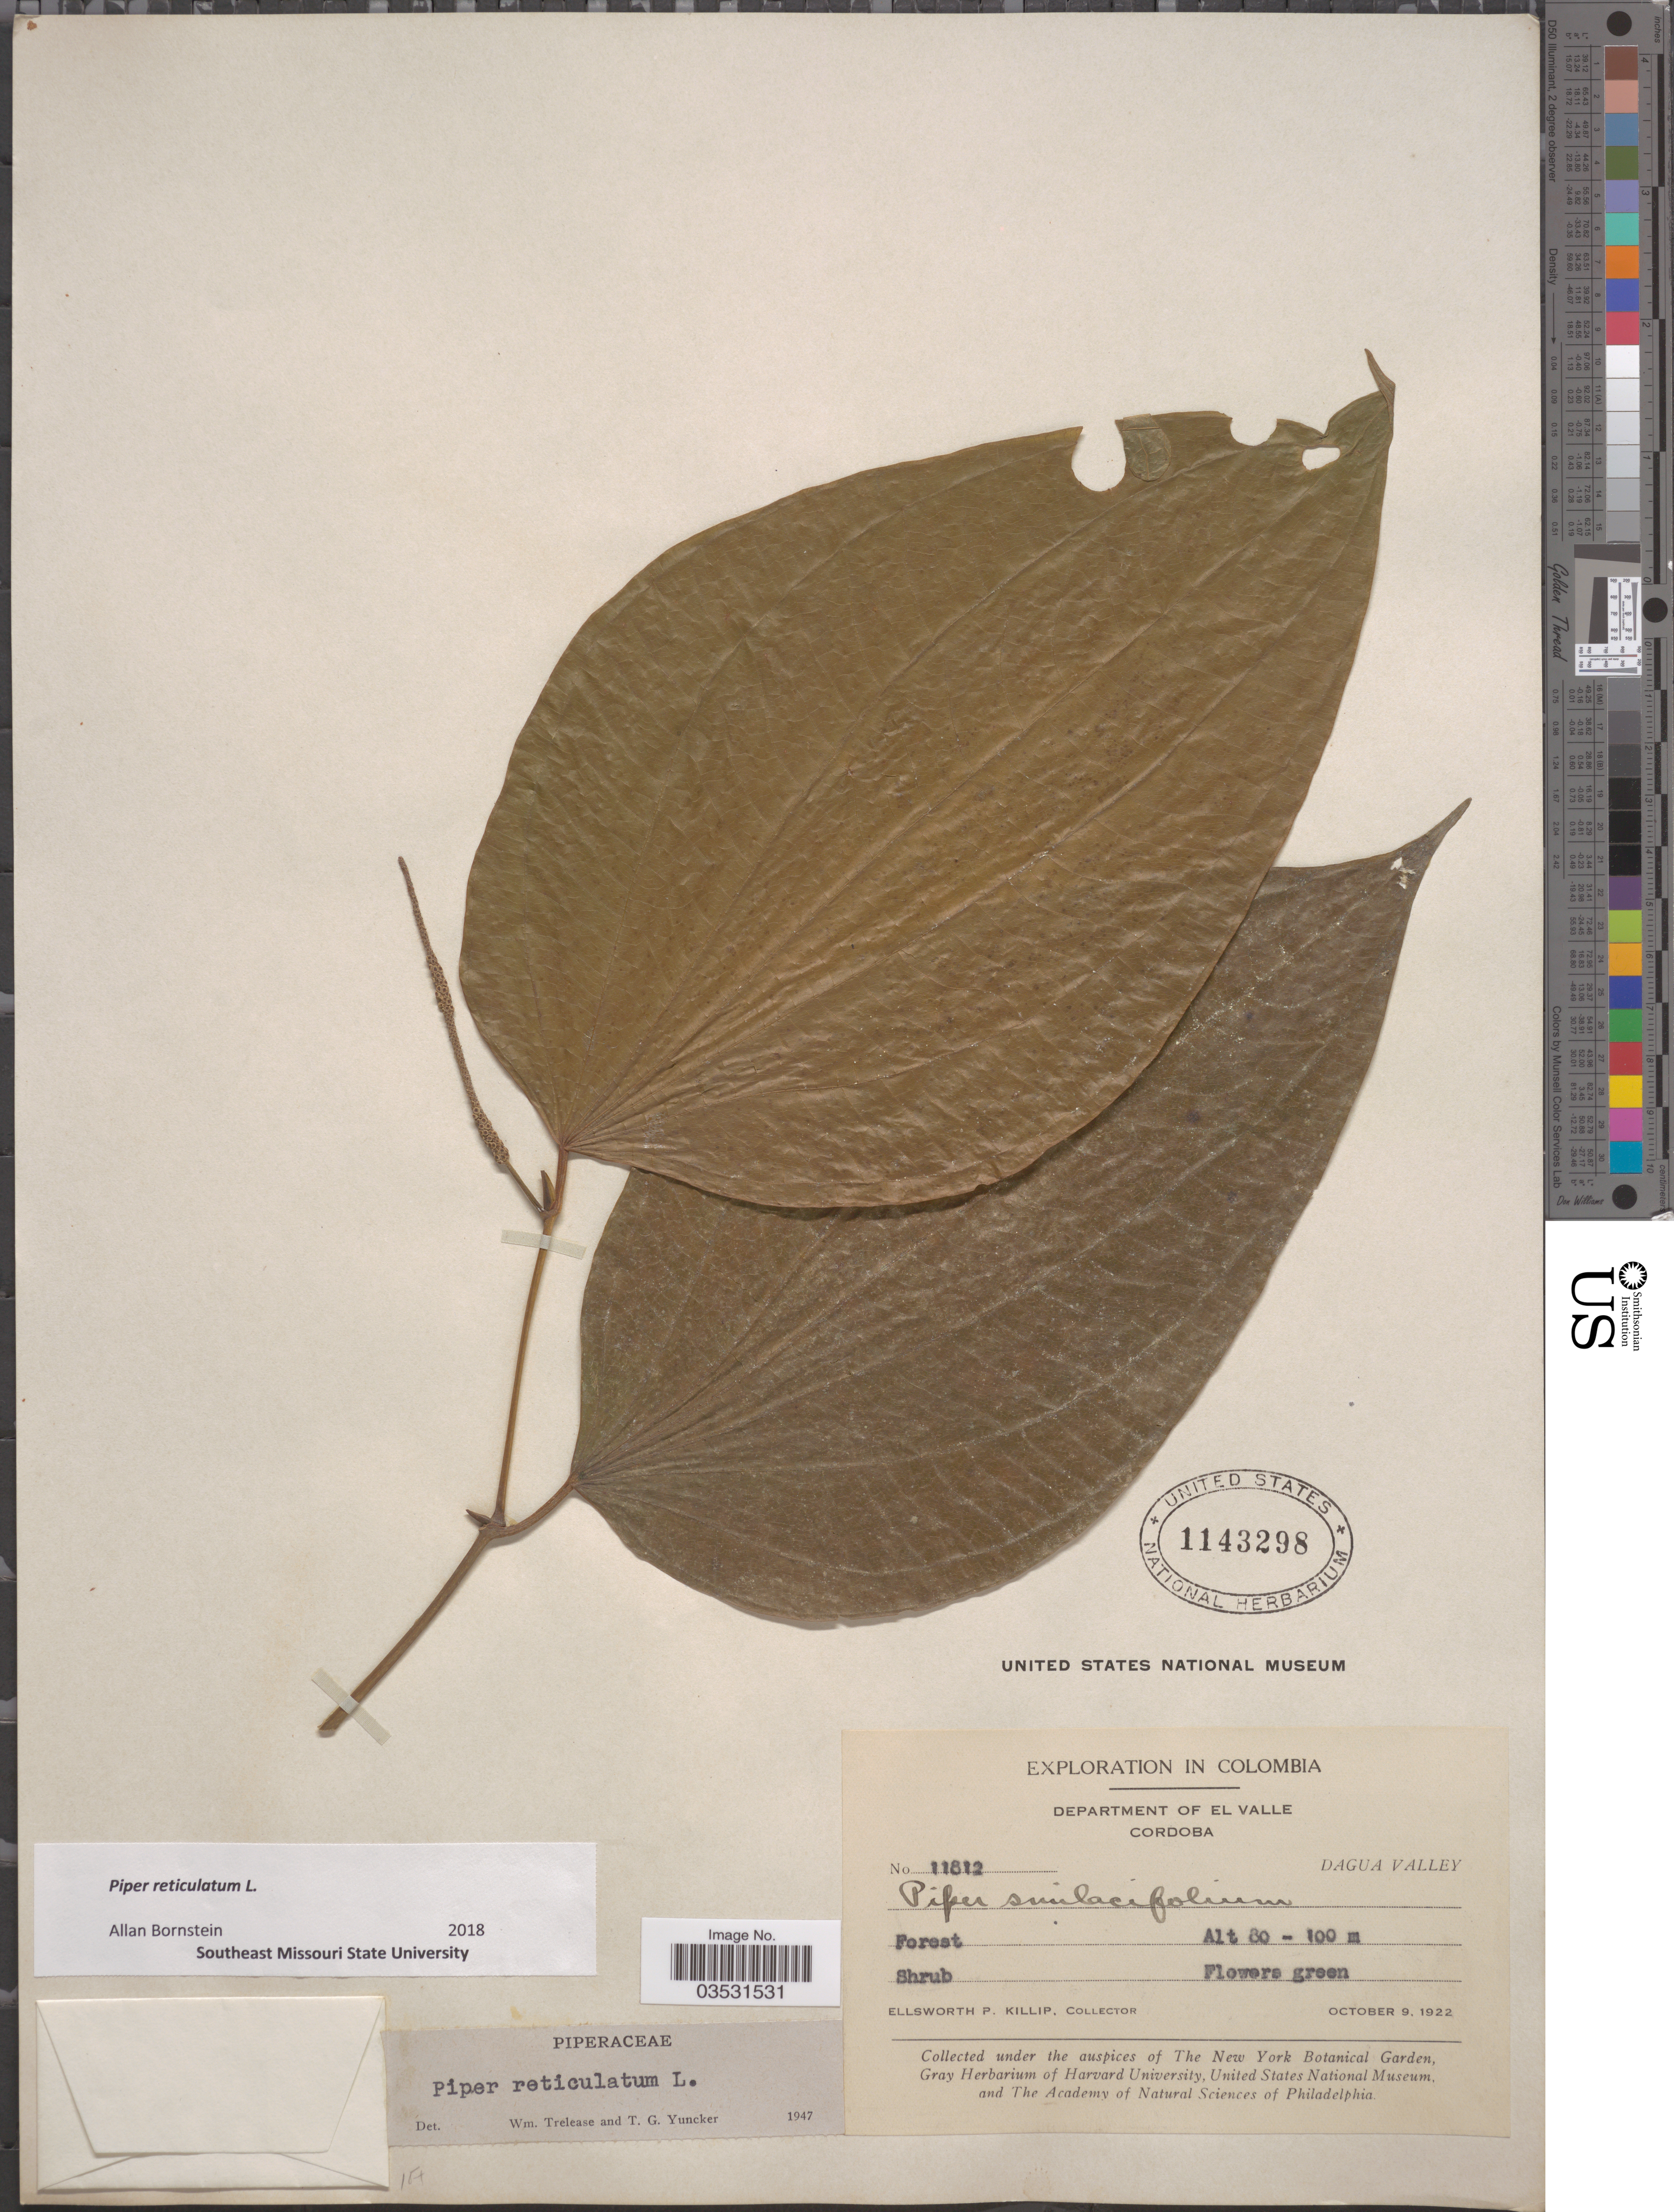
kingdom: Plantae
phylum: Tracheophyta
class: Magnoliopsida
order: Piperales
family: Piperaceae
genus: Piper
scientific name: Piper reticulatum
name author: L.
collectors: E. P. Killip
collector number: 11812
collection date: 1922-10-09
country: Colombia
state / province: Valle del Cauca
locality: Department of El Valle. Cordoba. Dagua Valley.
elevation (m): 80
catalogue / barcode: US 1143298